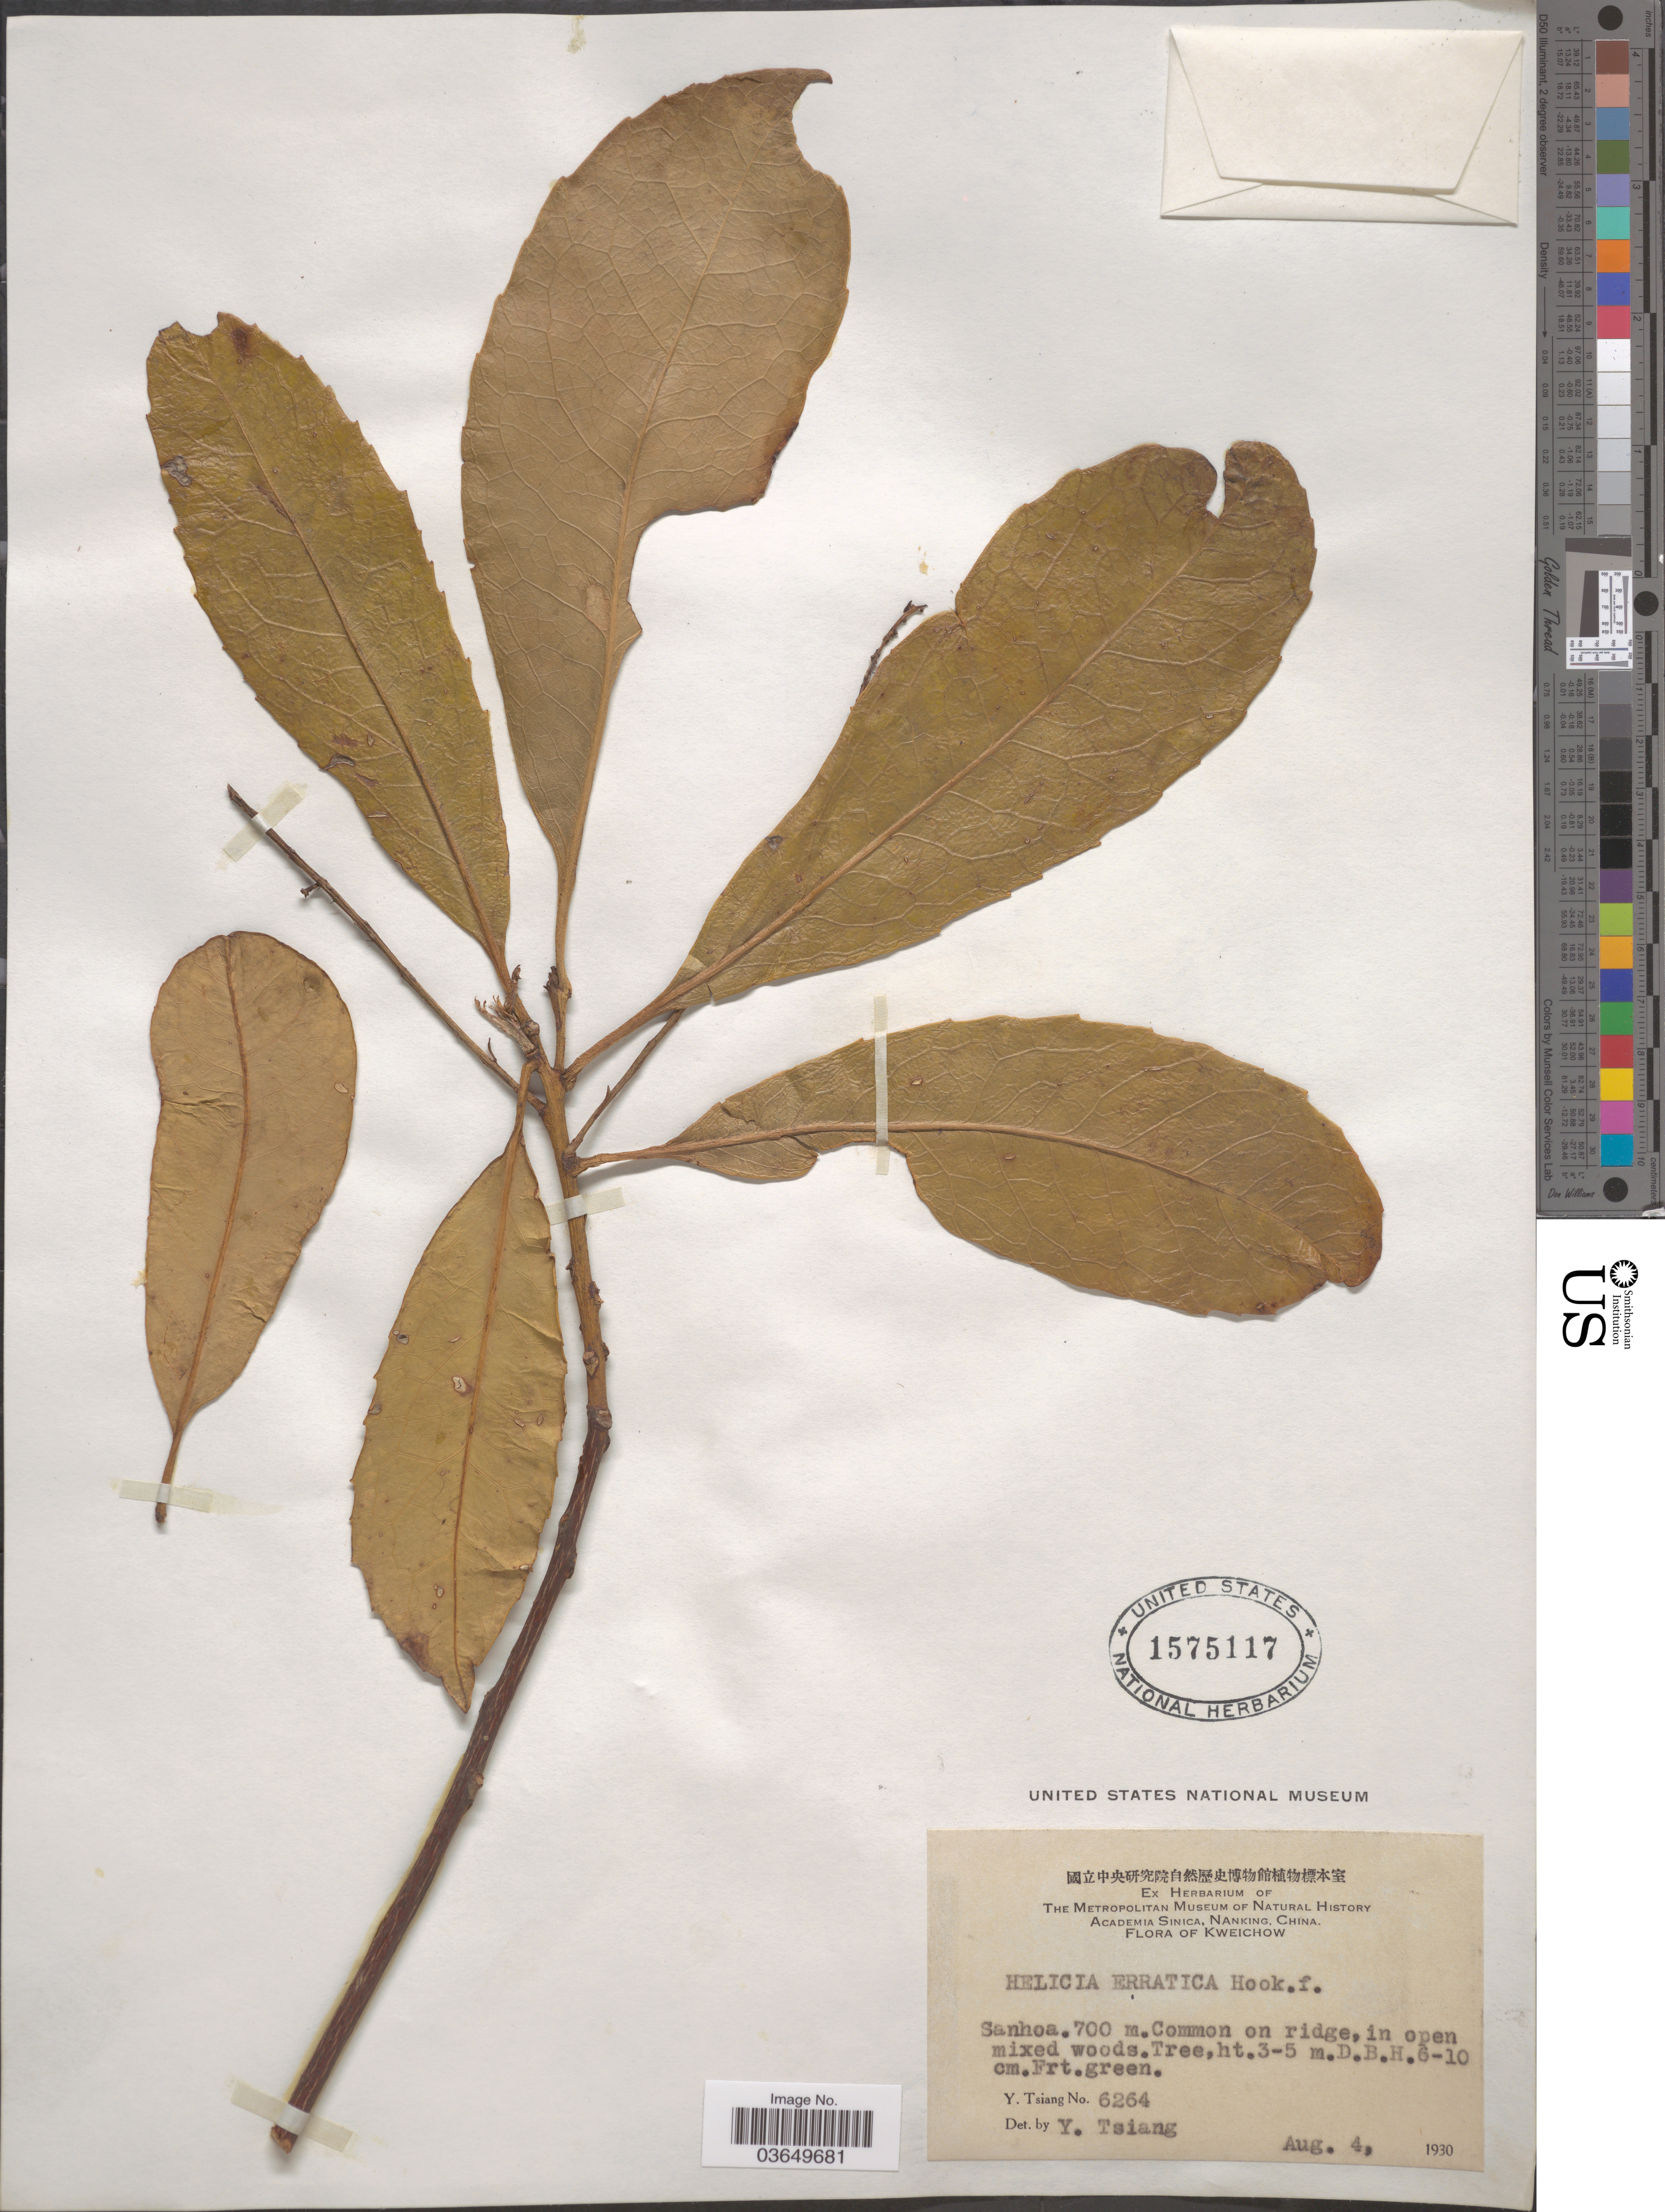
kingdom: Plantae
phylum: Tracheophyta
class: Magnoliopsida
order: Proteales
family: Proteaceae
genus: Helicia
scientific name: Helicia erratica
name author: Hook. f.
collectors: Y. Tsiang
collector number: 6264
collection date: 1930-08-04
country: China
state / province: Guizhou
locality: Kweichow. Sanhoa.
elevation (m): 700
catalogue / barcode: US 1575117